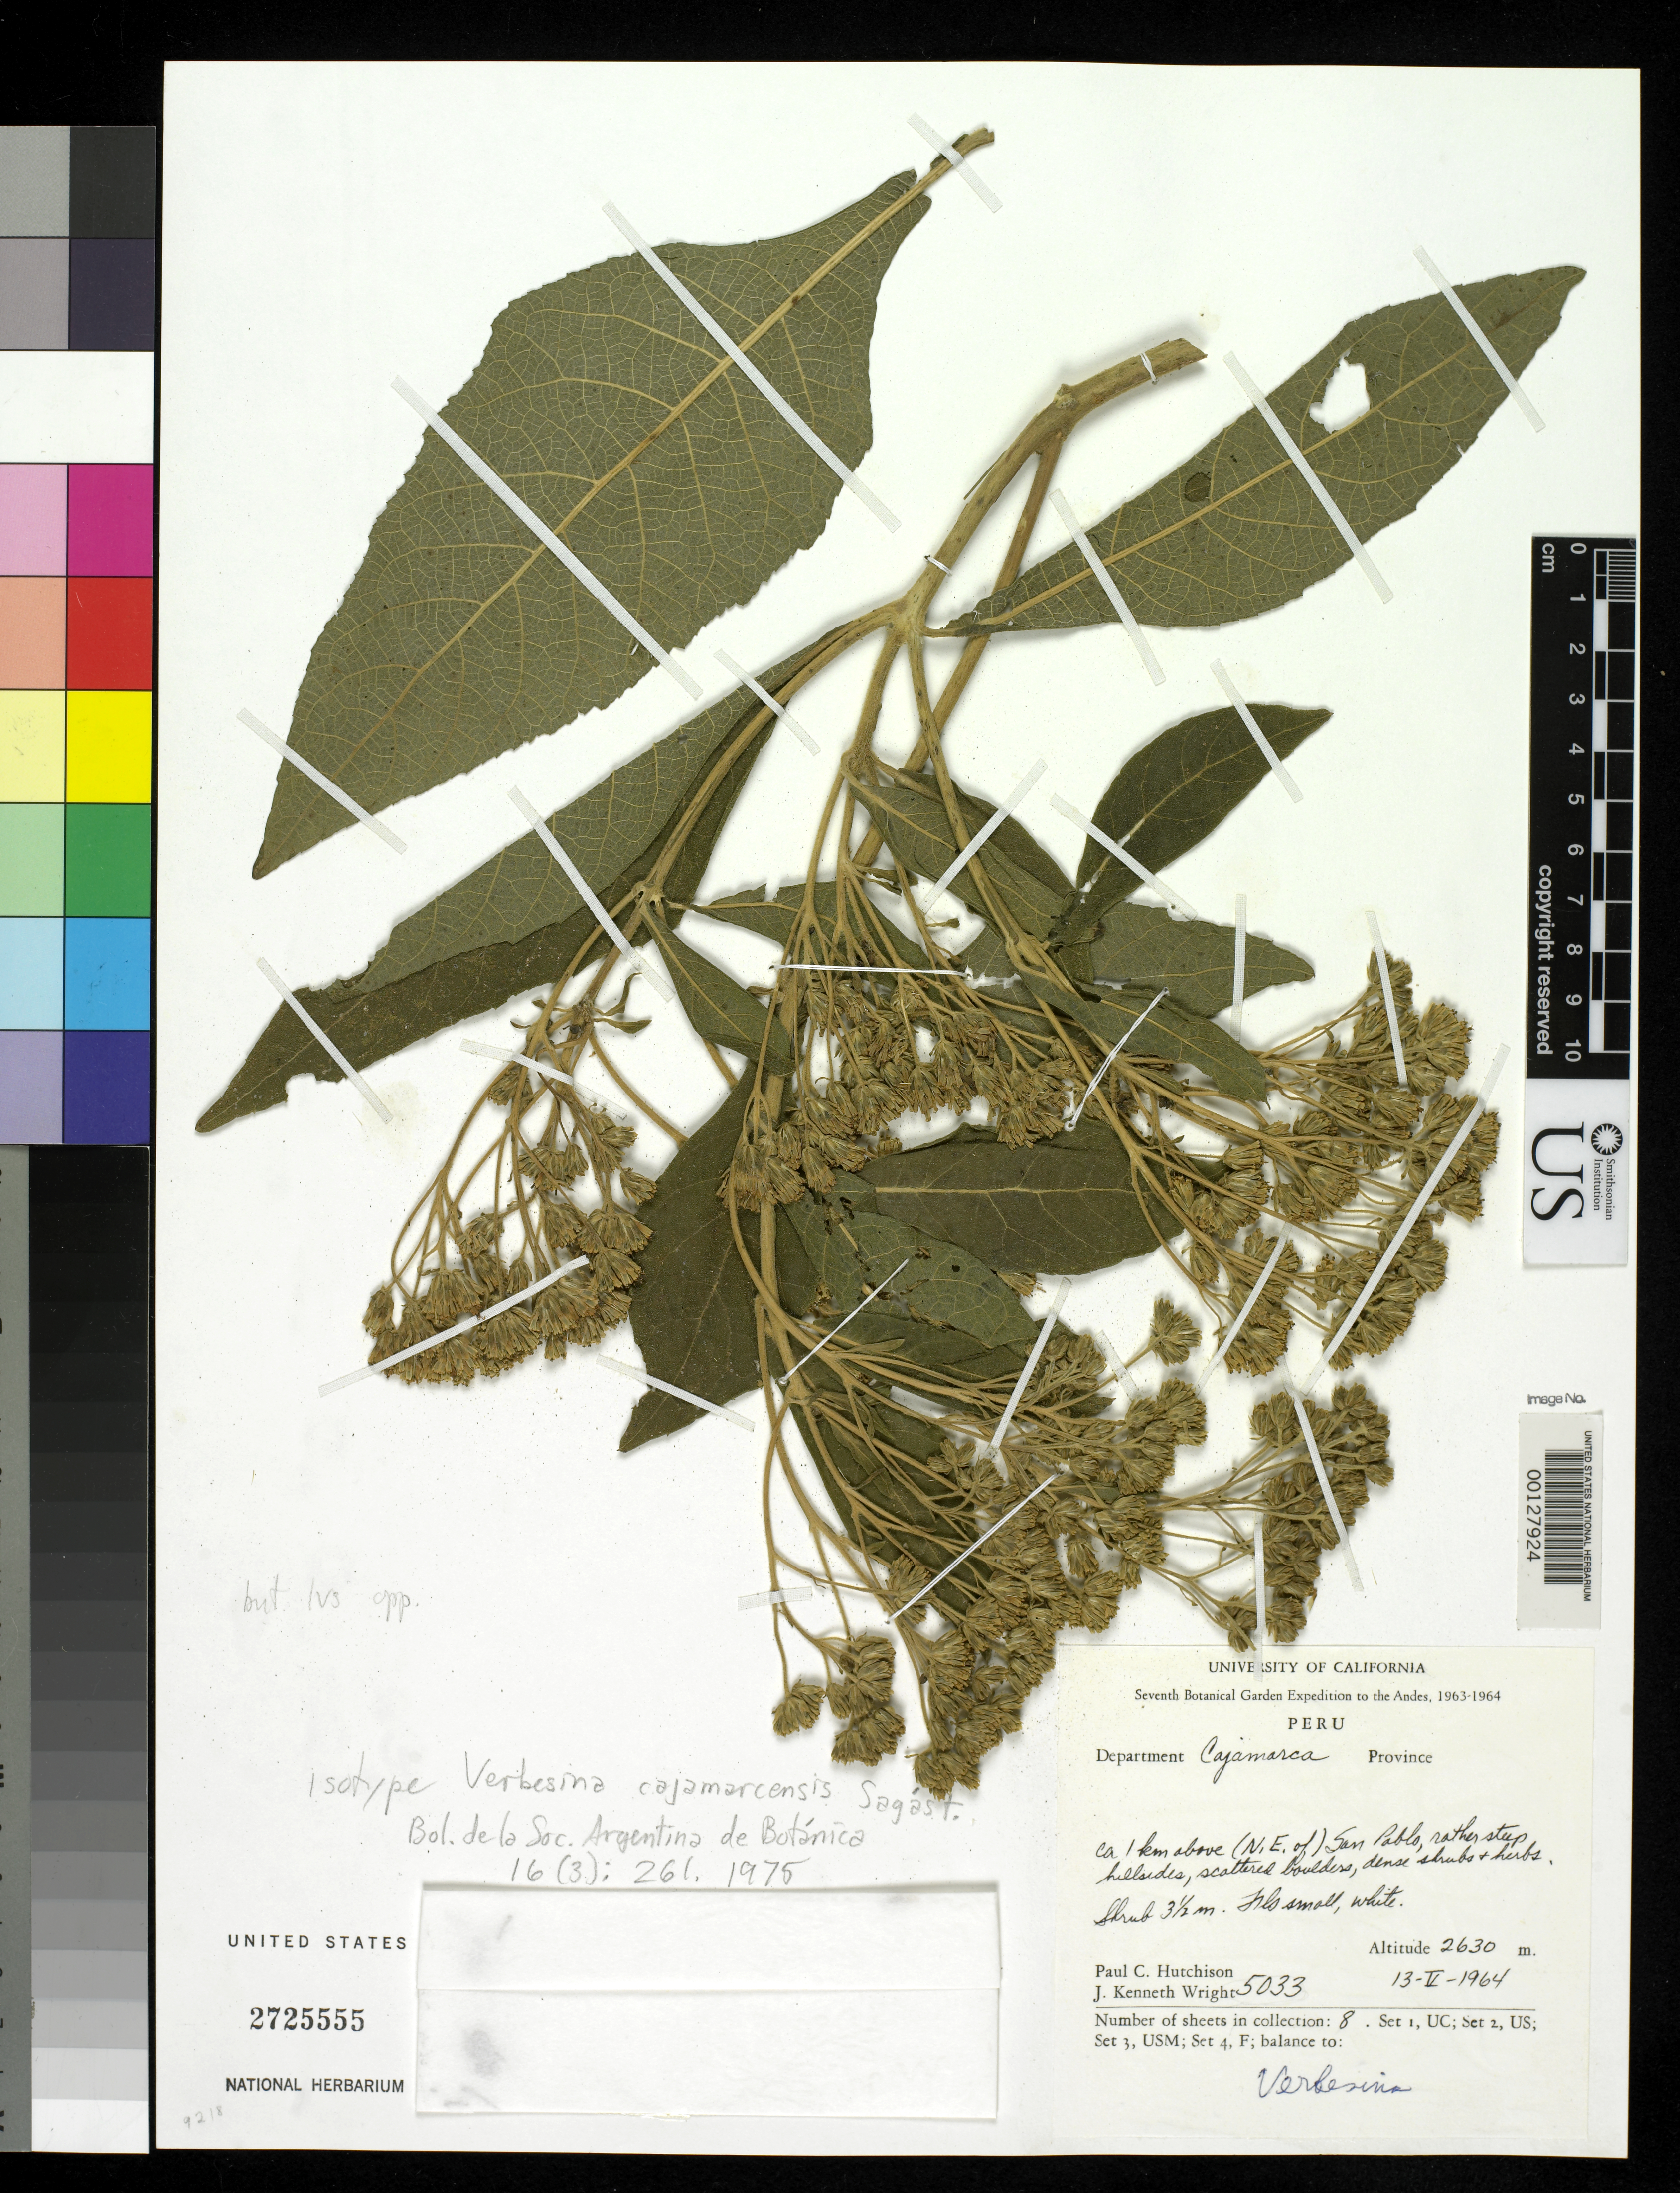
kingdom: Plantae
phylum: Tracheophyta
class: Magnoliopsida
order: Asterales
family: Asteraceae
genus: Verbesina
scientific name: Verbesina cajamarcensis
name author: Sagást.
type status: Isotype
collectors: P. C. Hutchison & J. K. Wright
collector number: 5033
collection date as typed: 13 May 1964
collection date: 1964-05-13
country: Peru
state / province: Cajamarca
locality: NE of San Pablo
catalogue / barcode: US 2725555